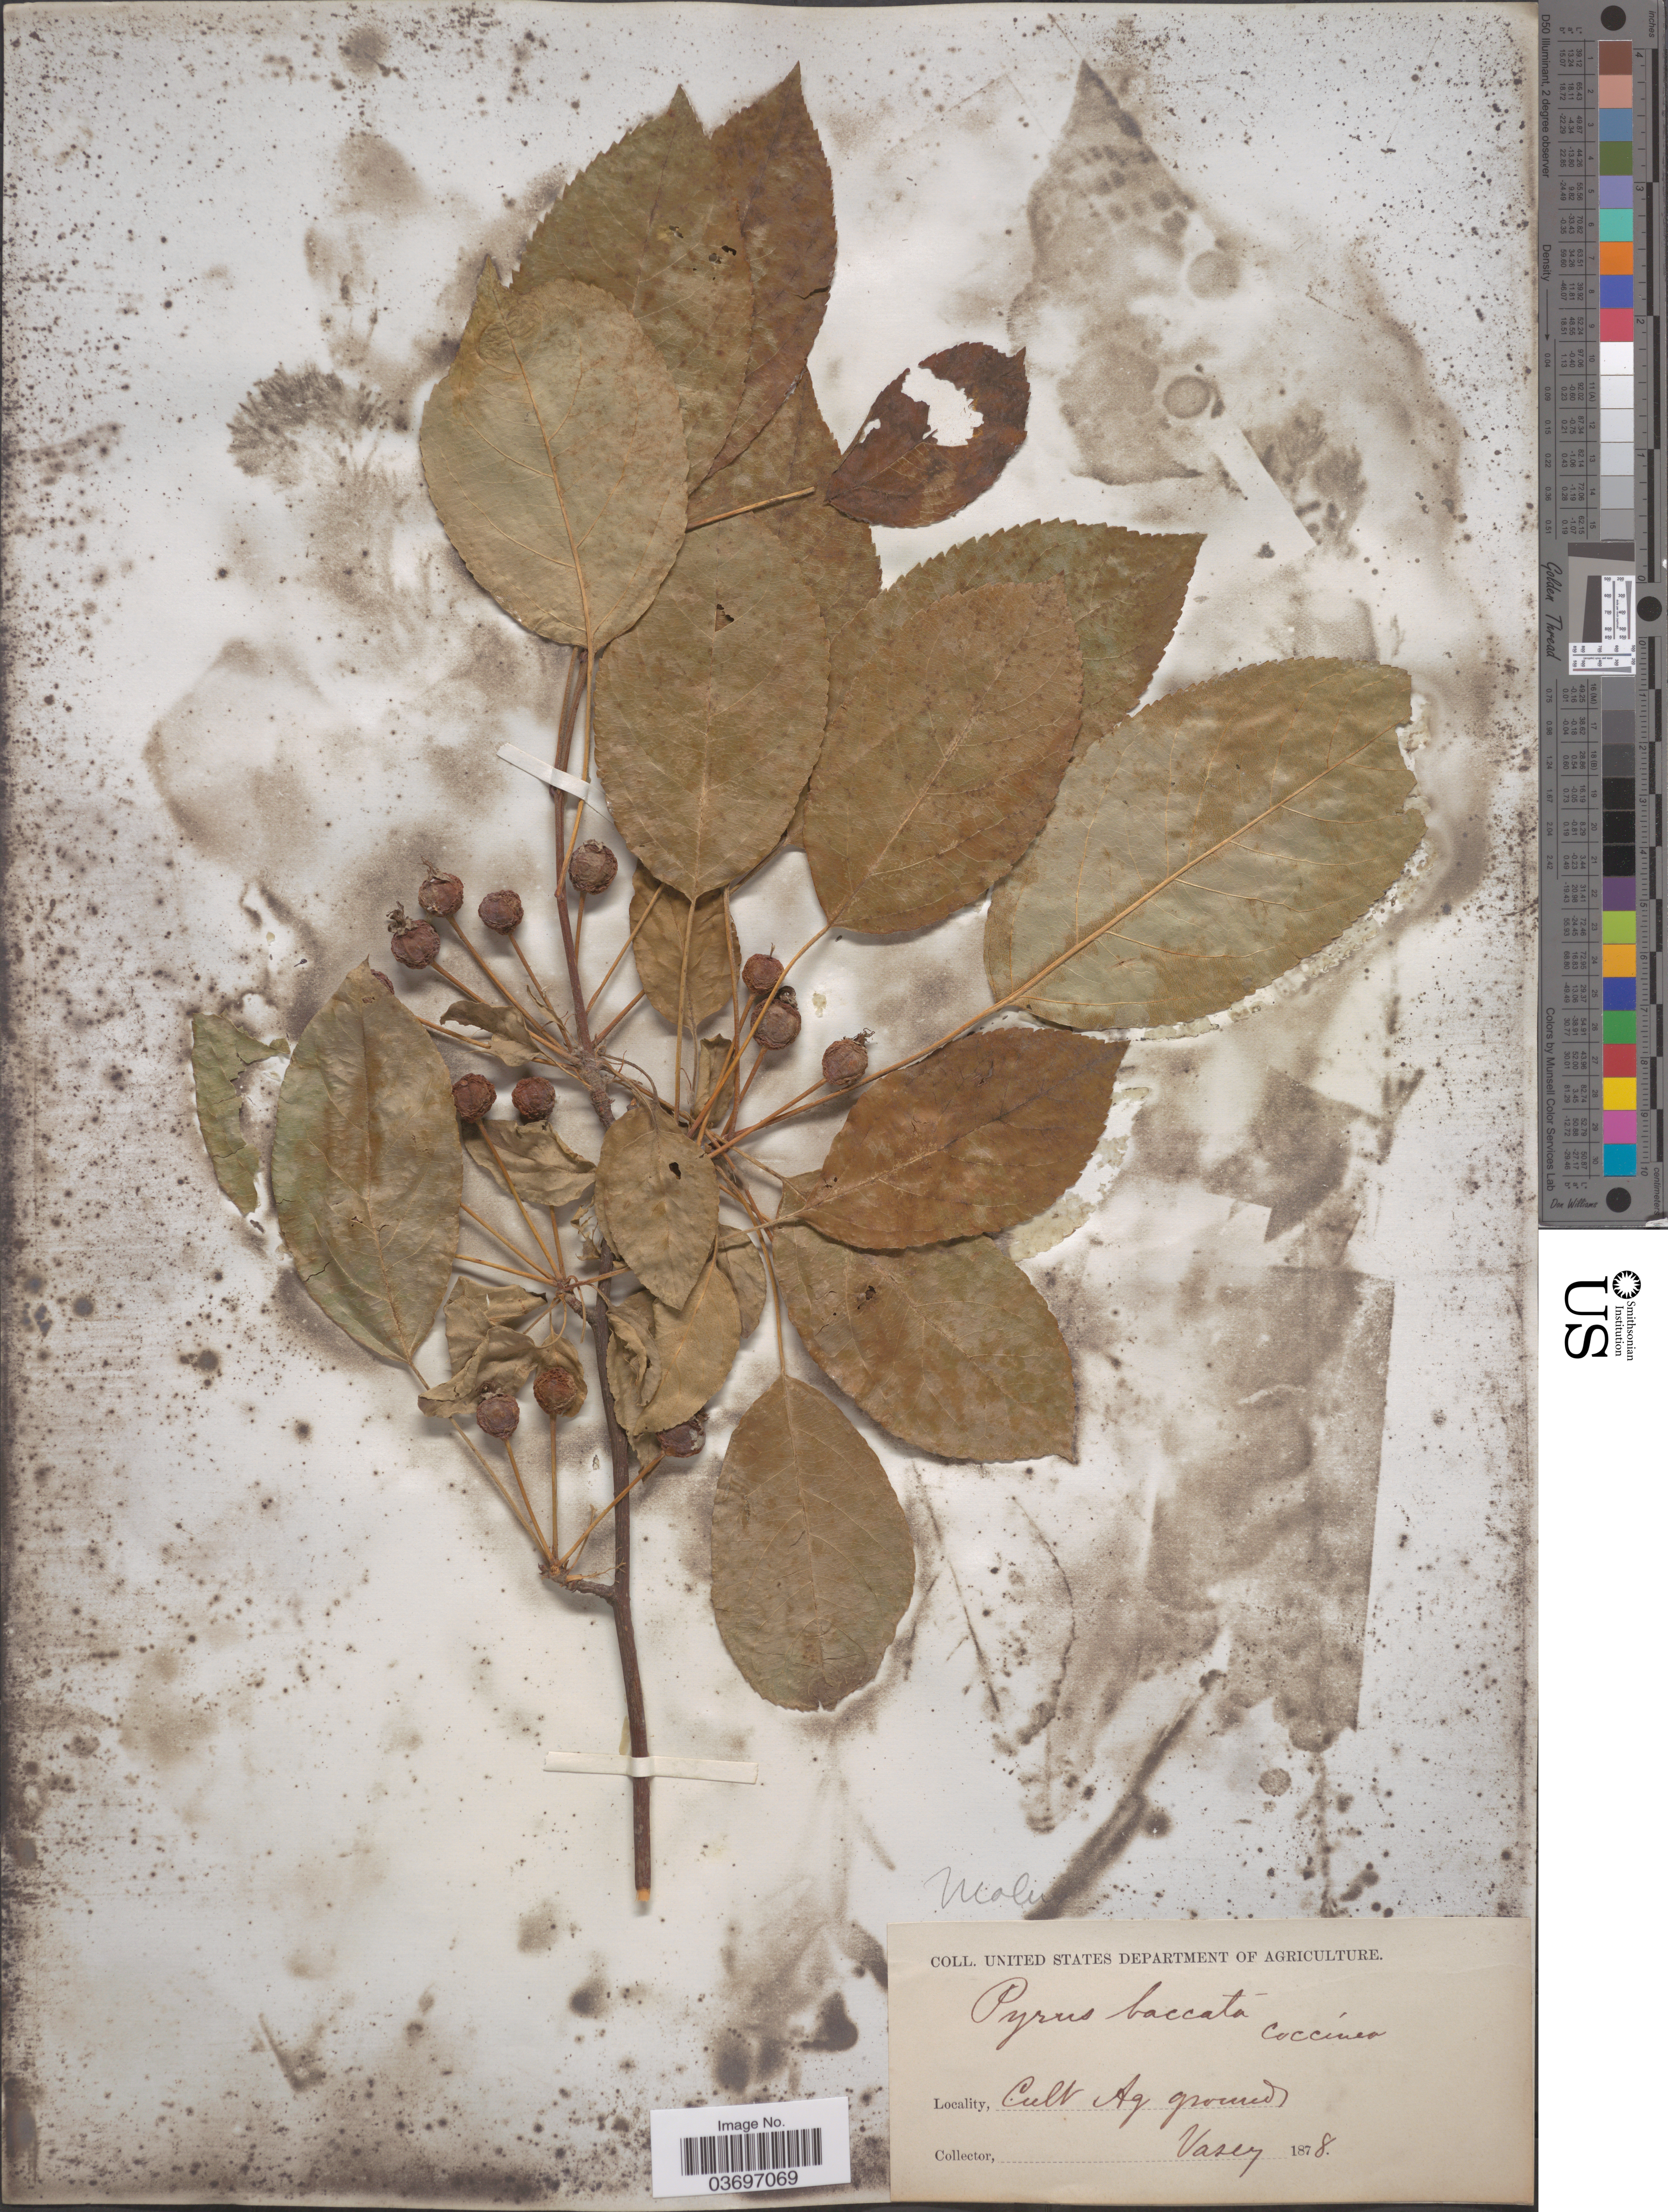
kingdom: Plantae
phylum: Tracheophyta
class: Magnoliopsida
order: Rosales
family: Rosaceae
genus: Malus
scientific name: Malus baccata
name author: (L.) Borkh.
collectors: Vasey, --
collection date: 1878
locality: Ag grounds.